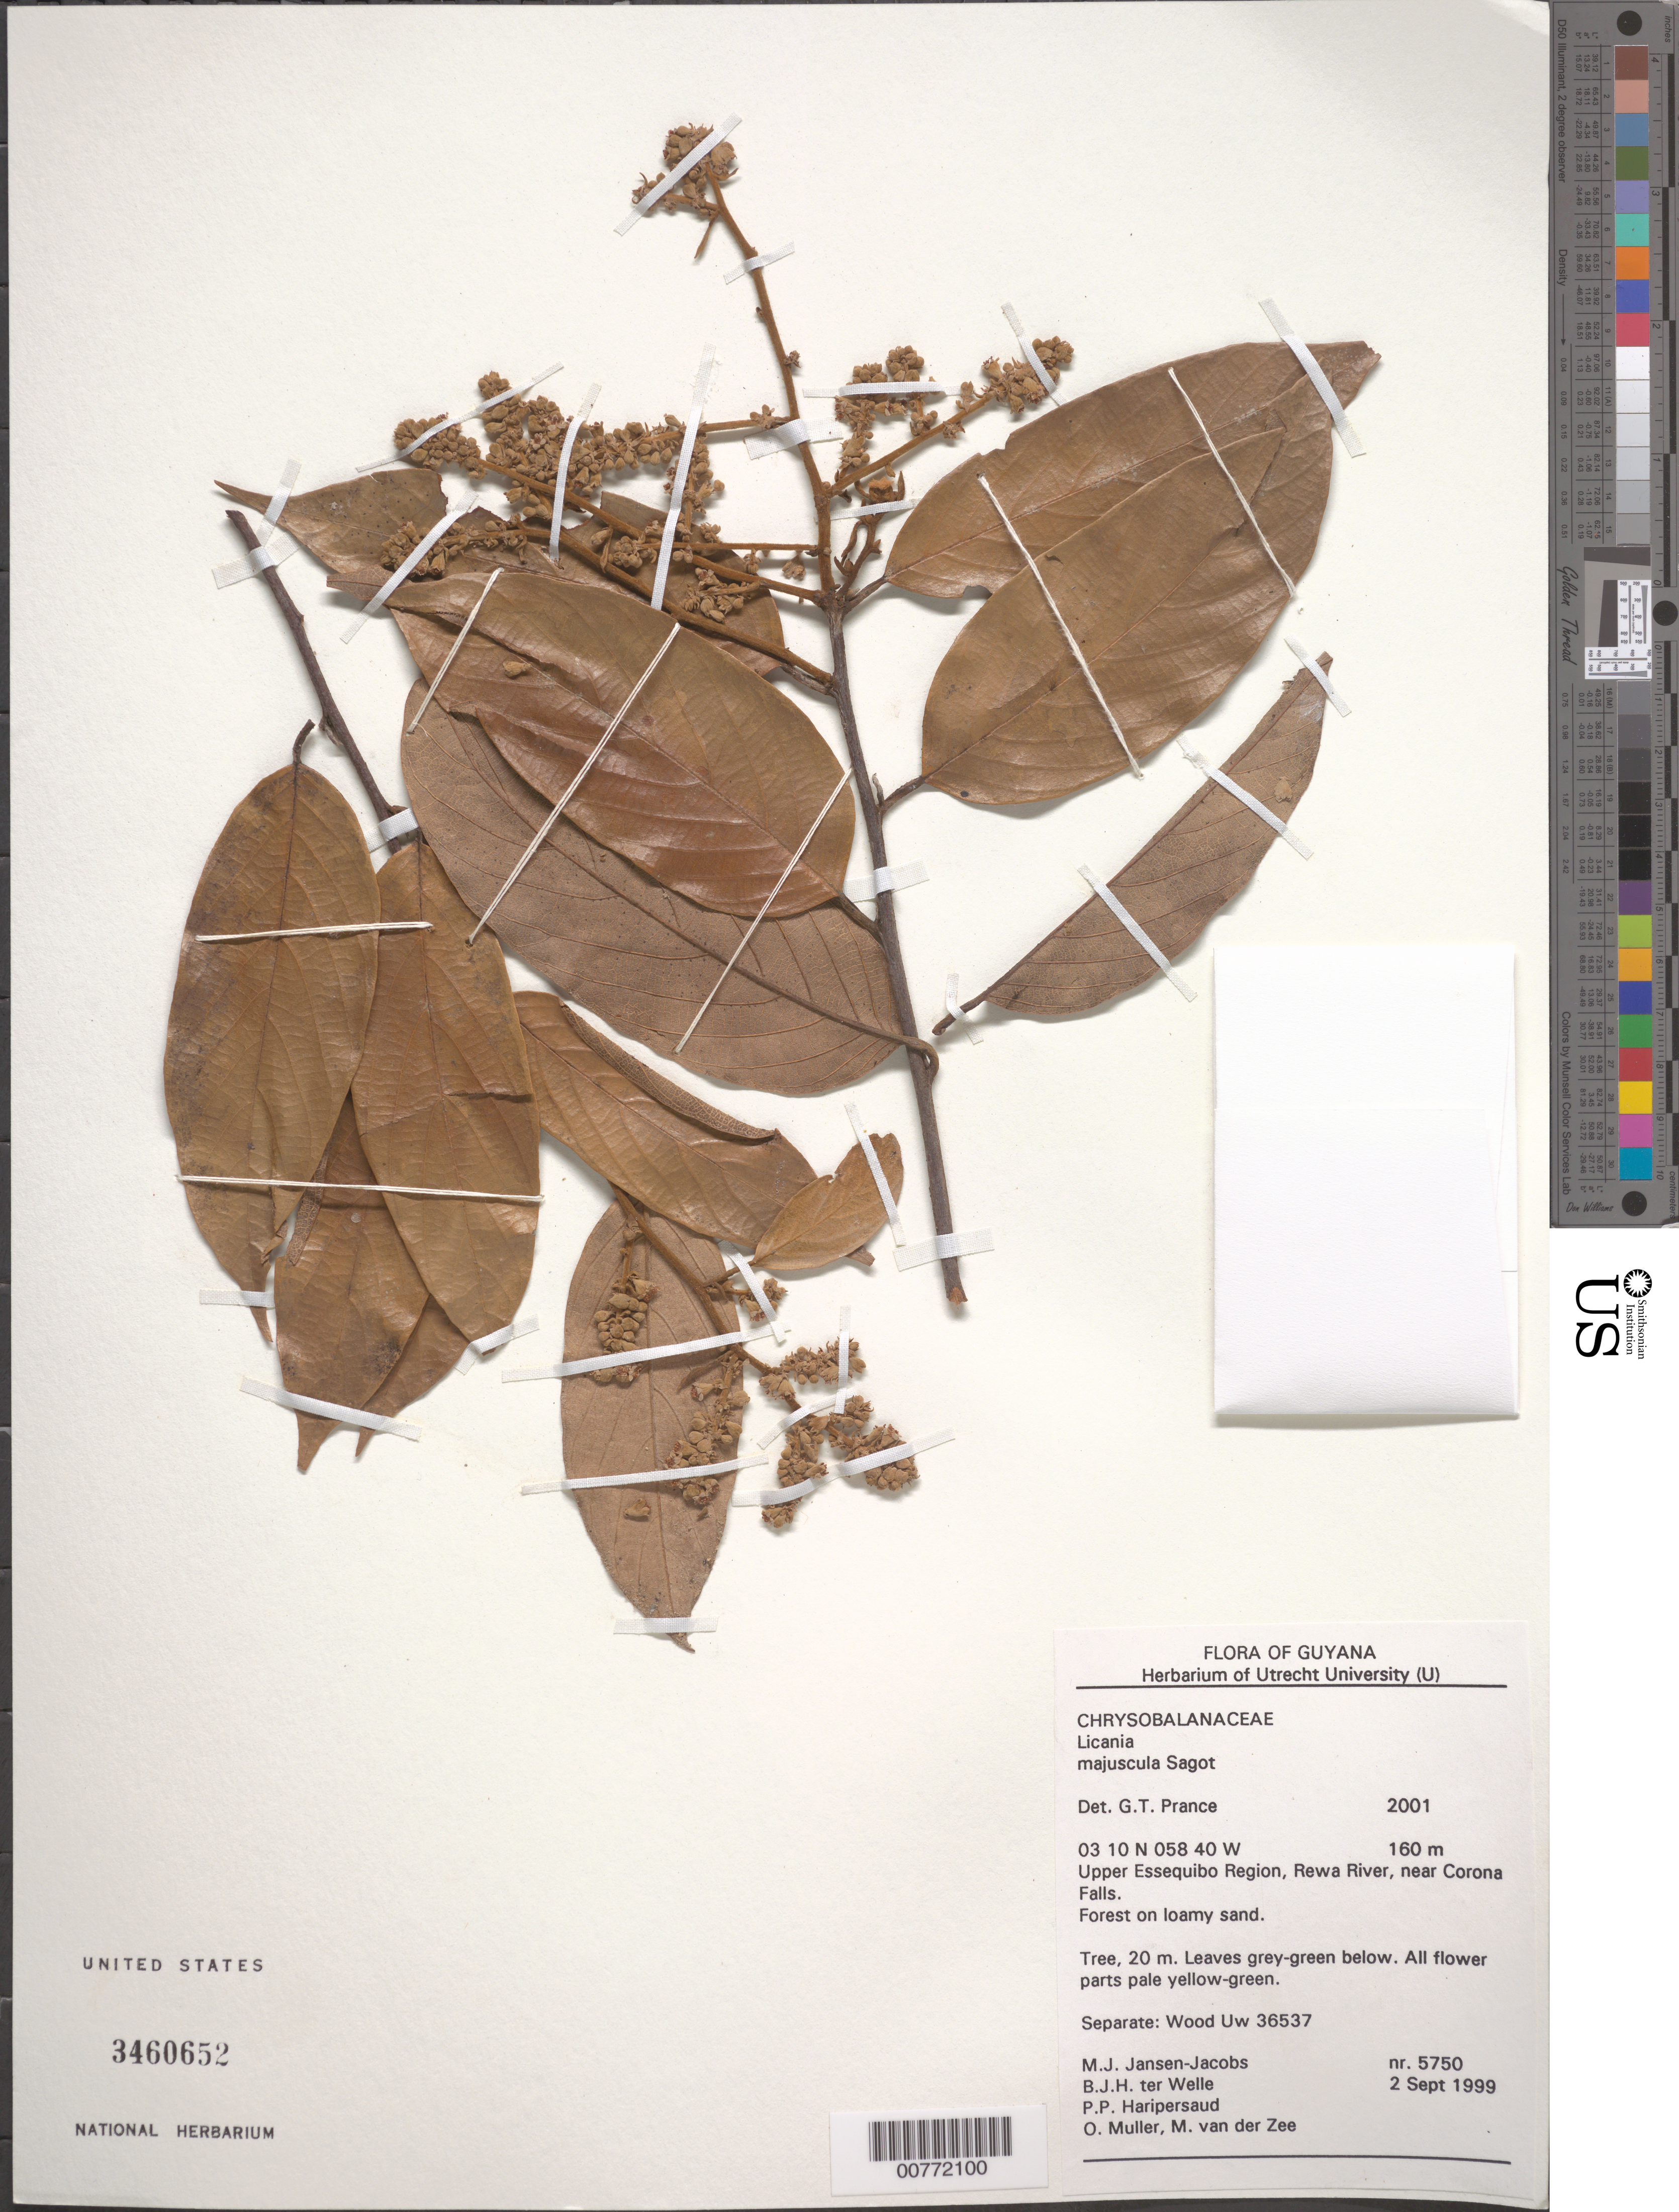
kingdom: Plantae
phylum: Tracheophyta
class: Magnoliopsida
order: Malpighiales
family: Chrysobalanaceae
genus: Licania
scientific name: Licania majuscula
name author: Sagot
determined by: Prance, G. T.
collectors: M. J. Jansen-Jacobs, B. Welle, P. Haripersaud, O. Muller & M. van der Zee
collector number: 5750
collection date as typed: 2-Sep-99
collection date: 1999-09-02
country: Guyana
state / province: U. Takutu-U. Essequibo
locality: Rewa River, near Corona Falls, Upper Essequibo Region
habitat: Forest on loamy sand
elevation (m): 160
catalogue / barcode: US 3460652